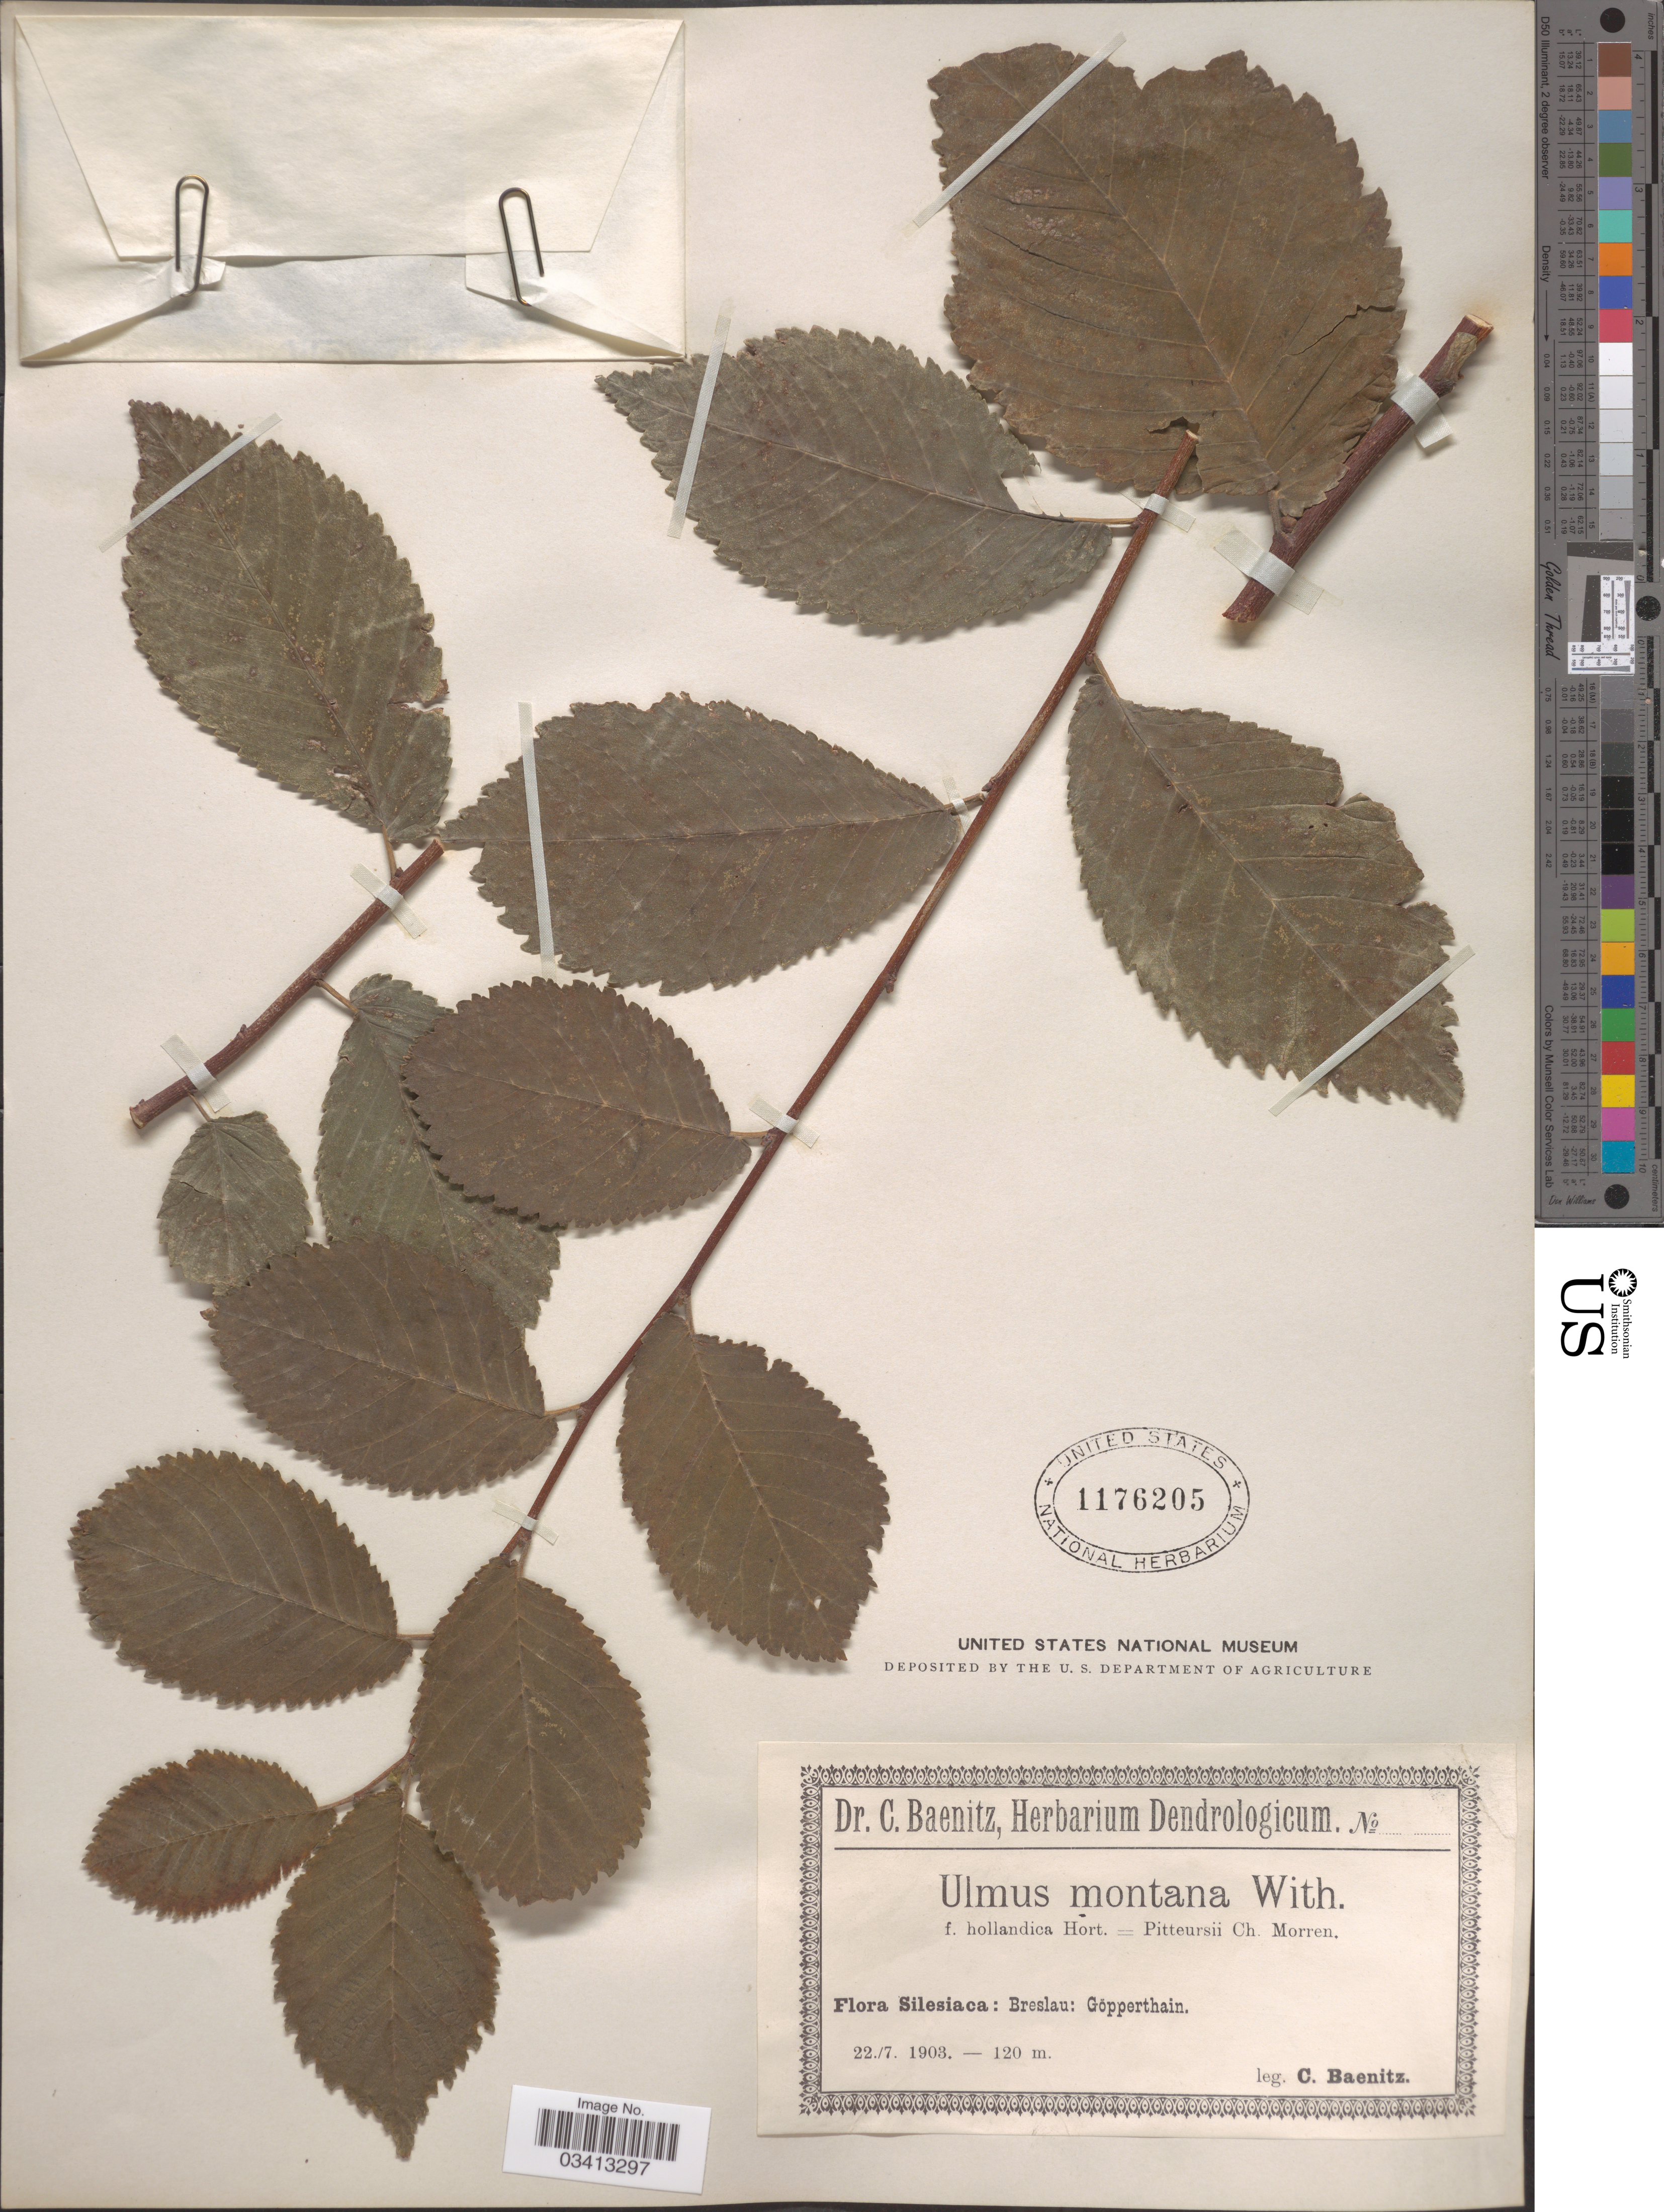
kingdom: Plantae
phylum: Tracheophyta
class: Magnoliopsida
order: Rosales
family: Ulmaceae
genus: Ulmus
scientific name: Ulmus glabra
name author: Huds.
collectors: C. G. Baenitz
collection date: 1903-07-22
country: Poland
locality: Silesiaca: Breslau; Südpark.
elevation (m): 120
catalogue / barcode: US 1176205